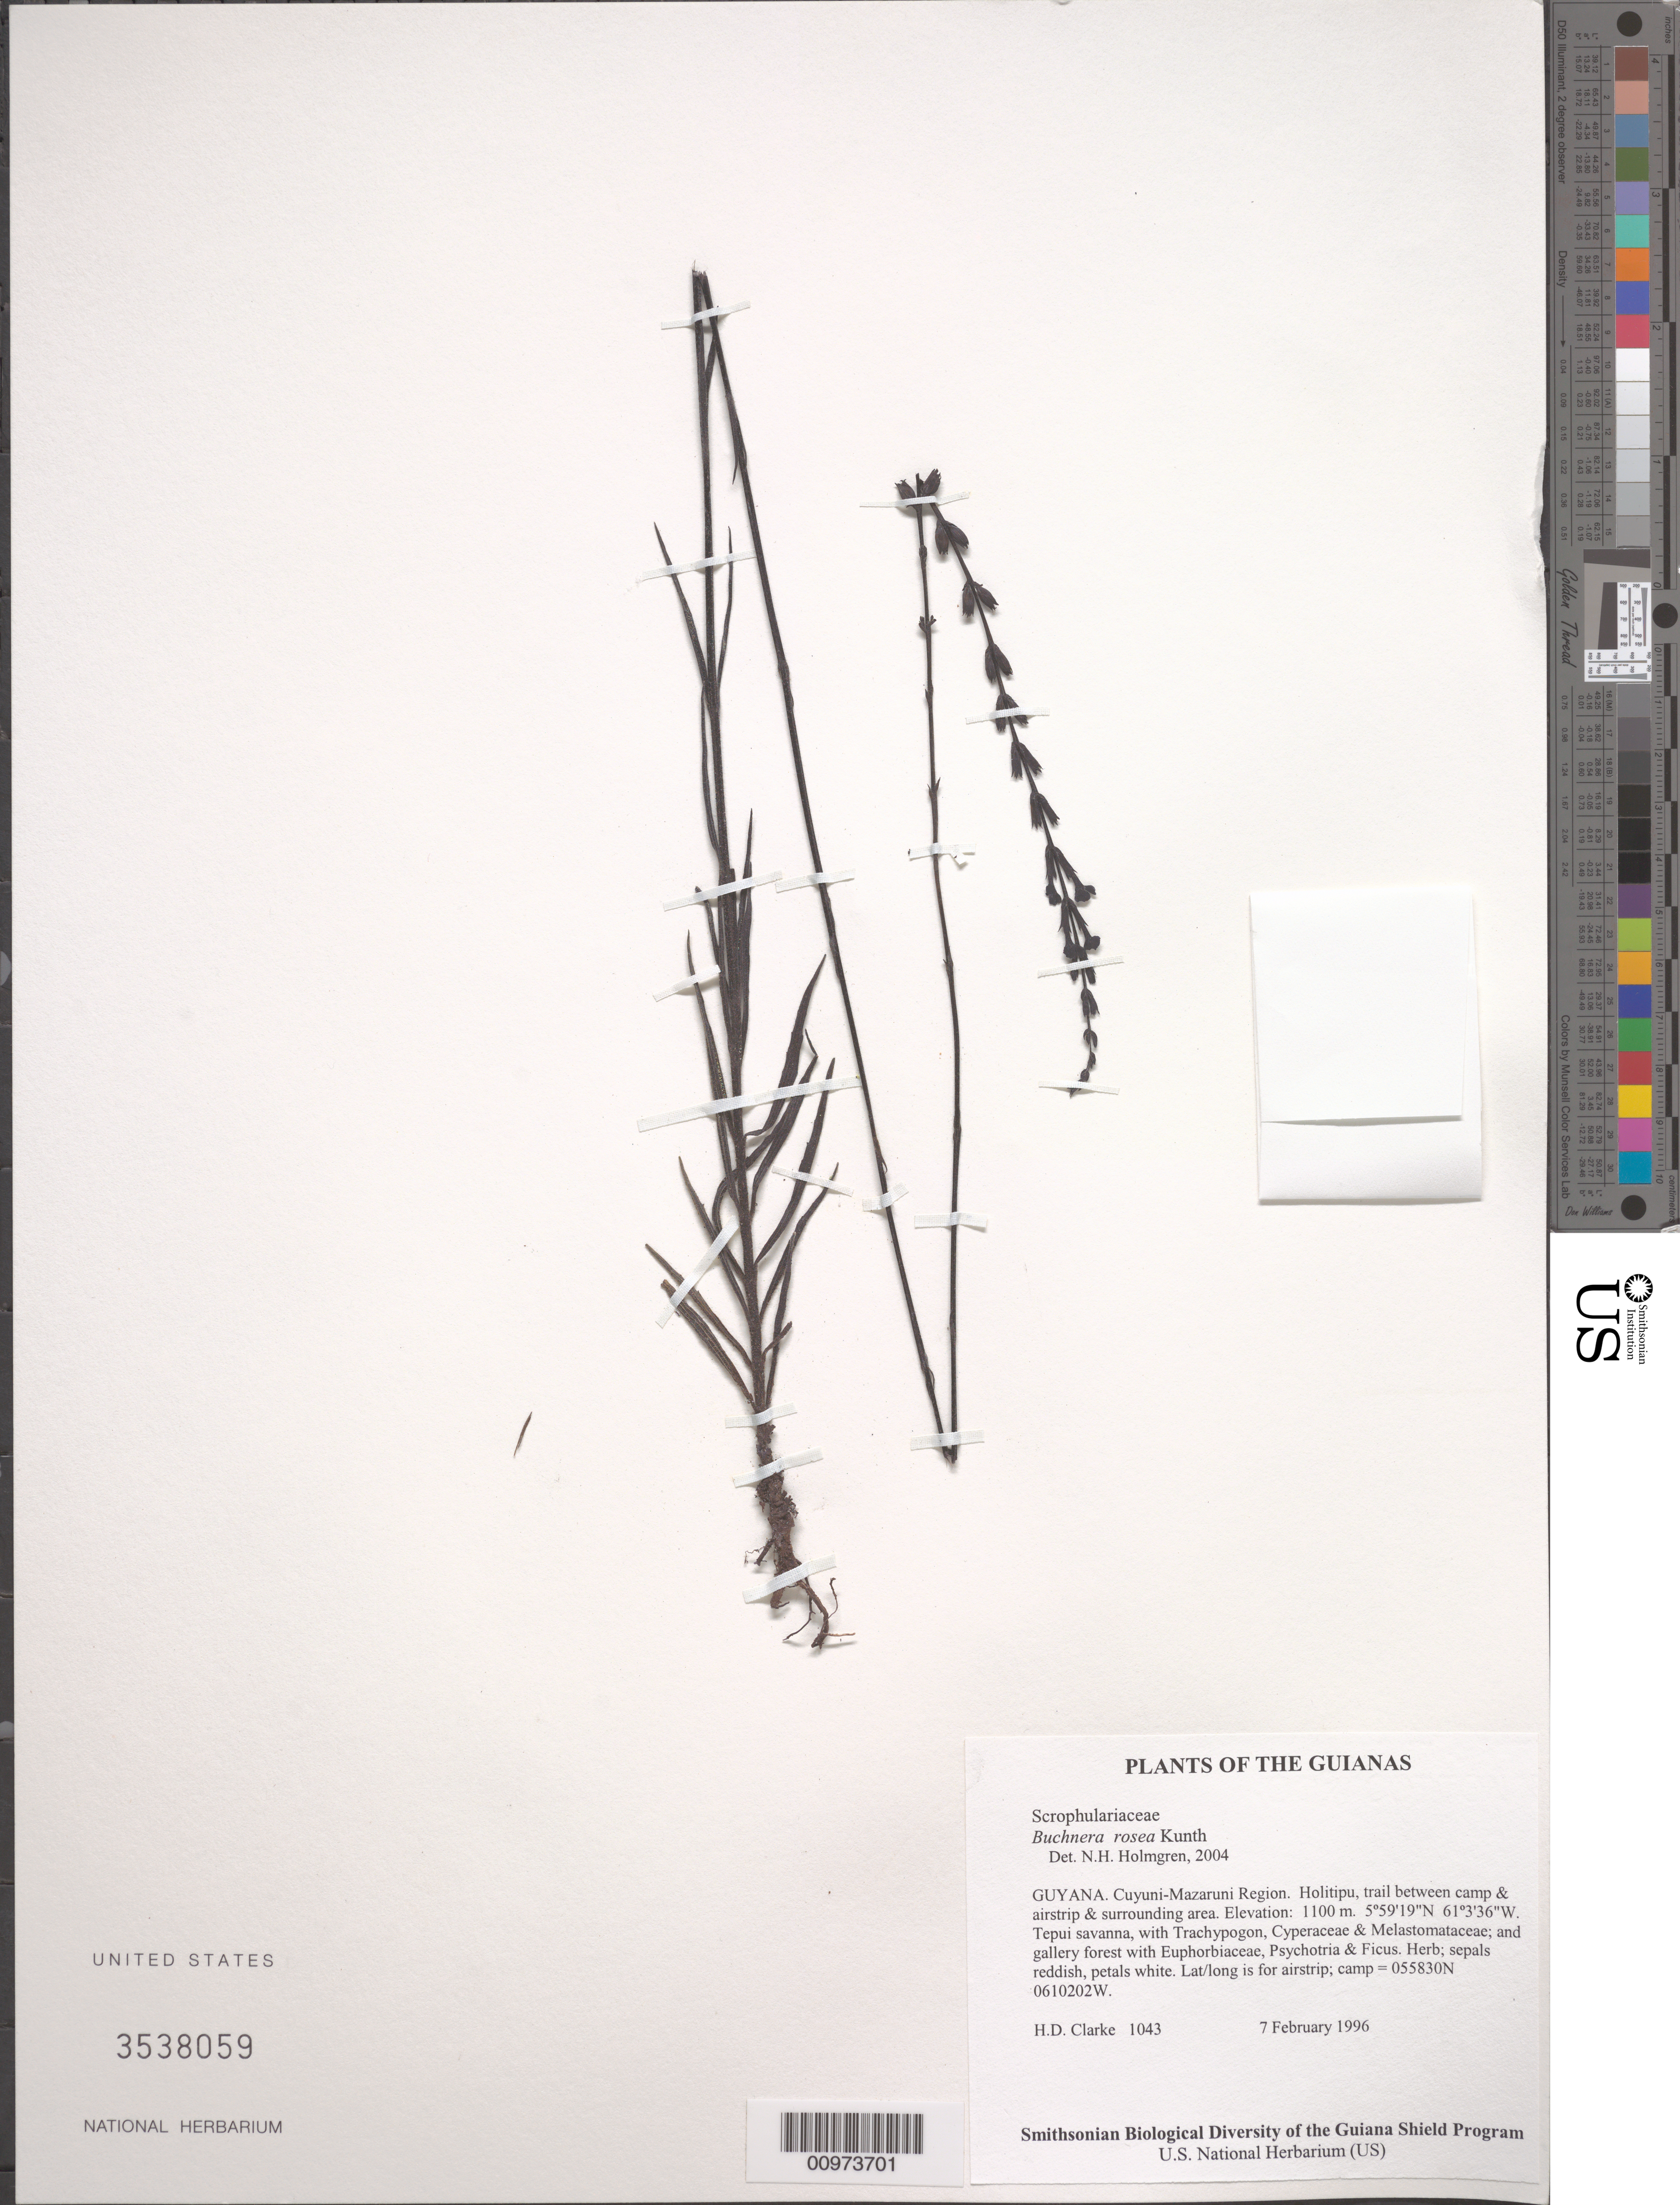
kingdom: Plantae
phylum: Tracheophyta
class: Magnoliopsida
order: Lamiales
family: Orobanchaceae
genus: Buchnera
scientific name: Buchnera rosea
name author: Kunth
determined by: Holmgren, N. H., (NY), New York Botanical Garden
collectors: H. D. Clarke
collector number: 1043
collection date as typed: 7 February 1996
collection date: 1996-02-07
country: Guyana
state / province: Cuyuni-Mazaruni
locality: Holitipu, trail between camp & airstrip & surrounding area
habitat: Tepui savanna, with Trachypogon, Cyperaceae & Melastomataceae; and gallery forest with Euphorbiaceae, Psychotria & Ficus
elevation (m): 1100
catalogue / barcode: US 3538059